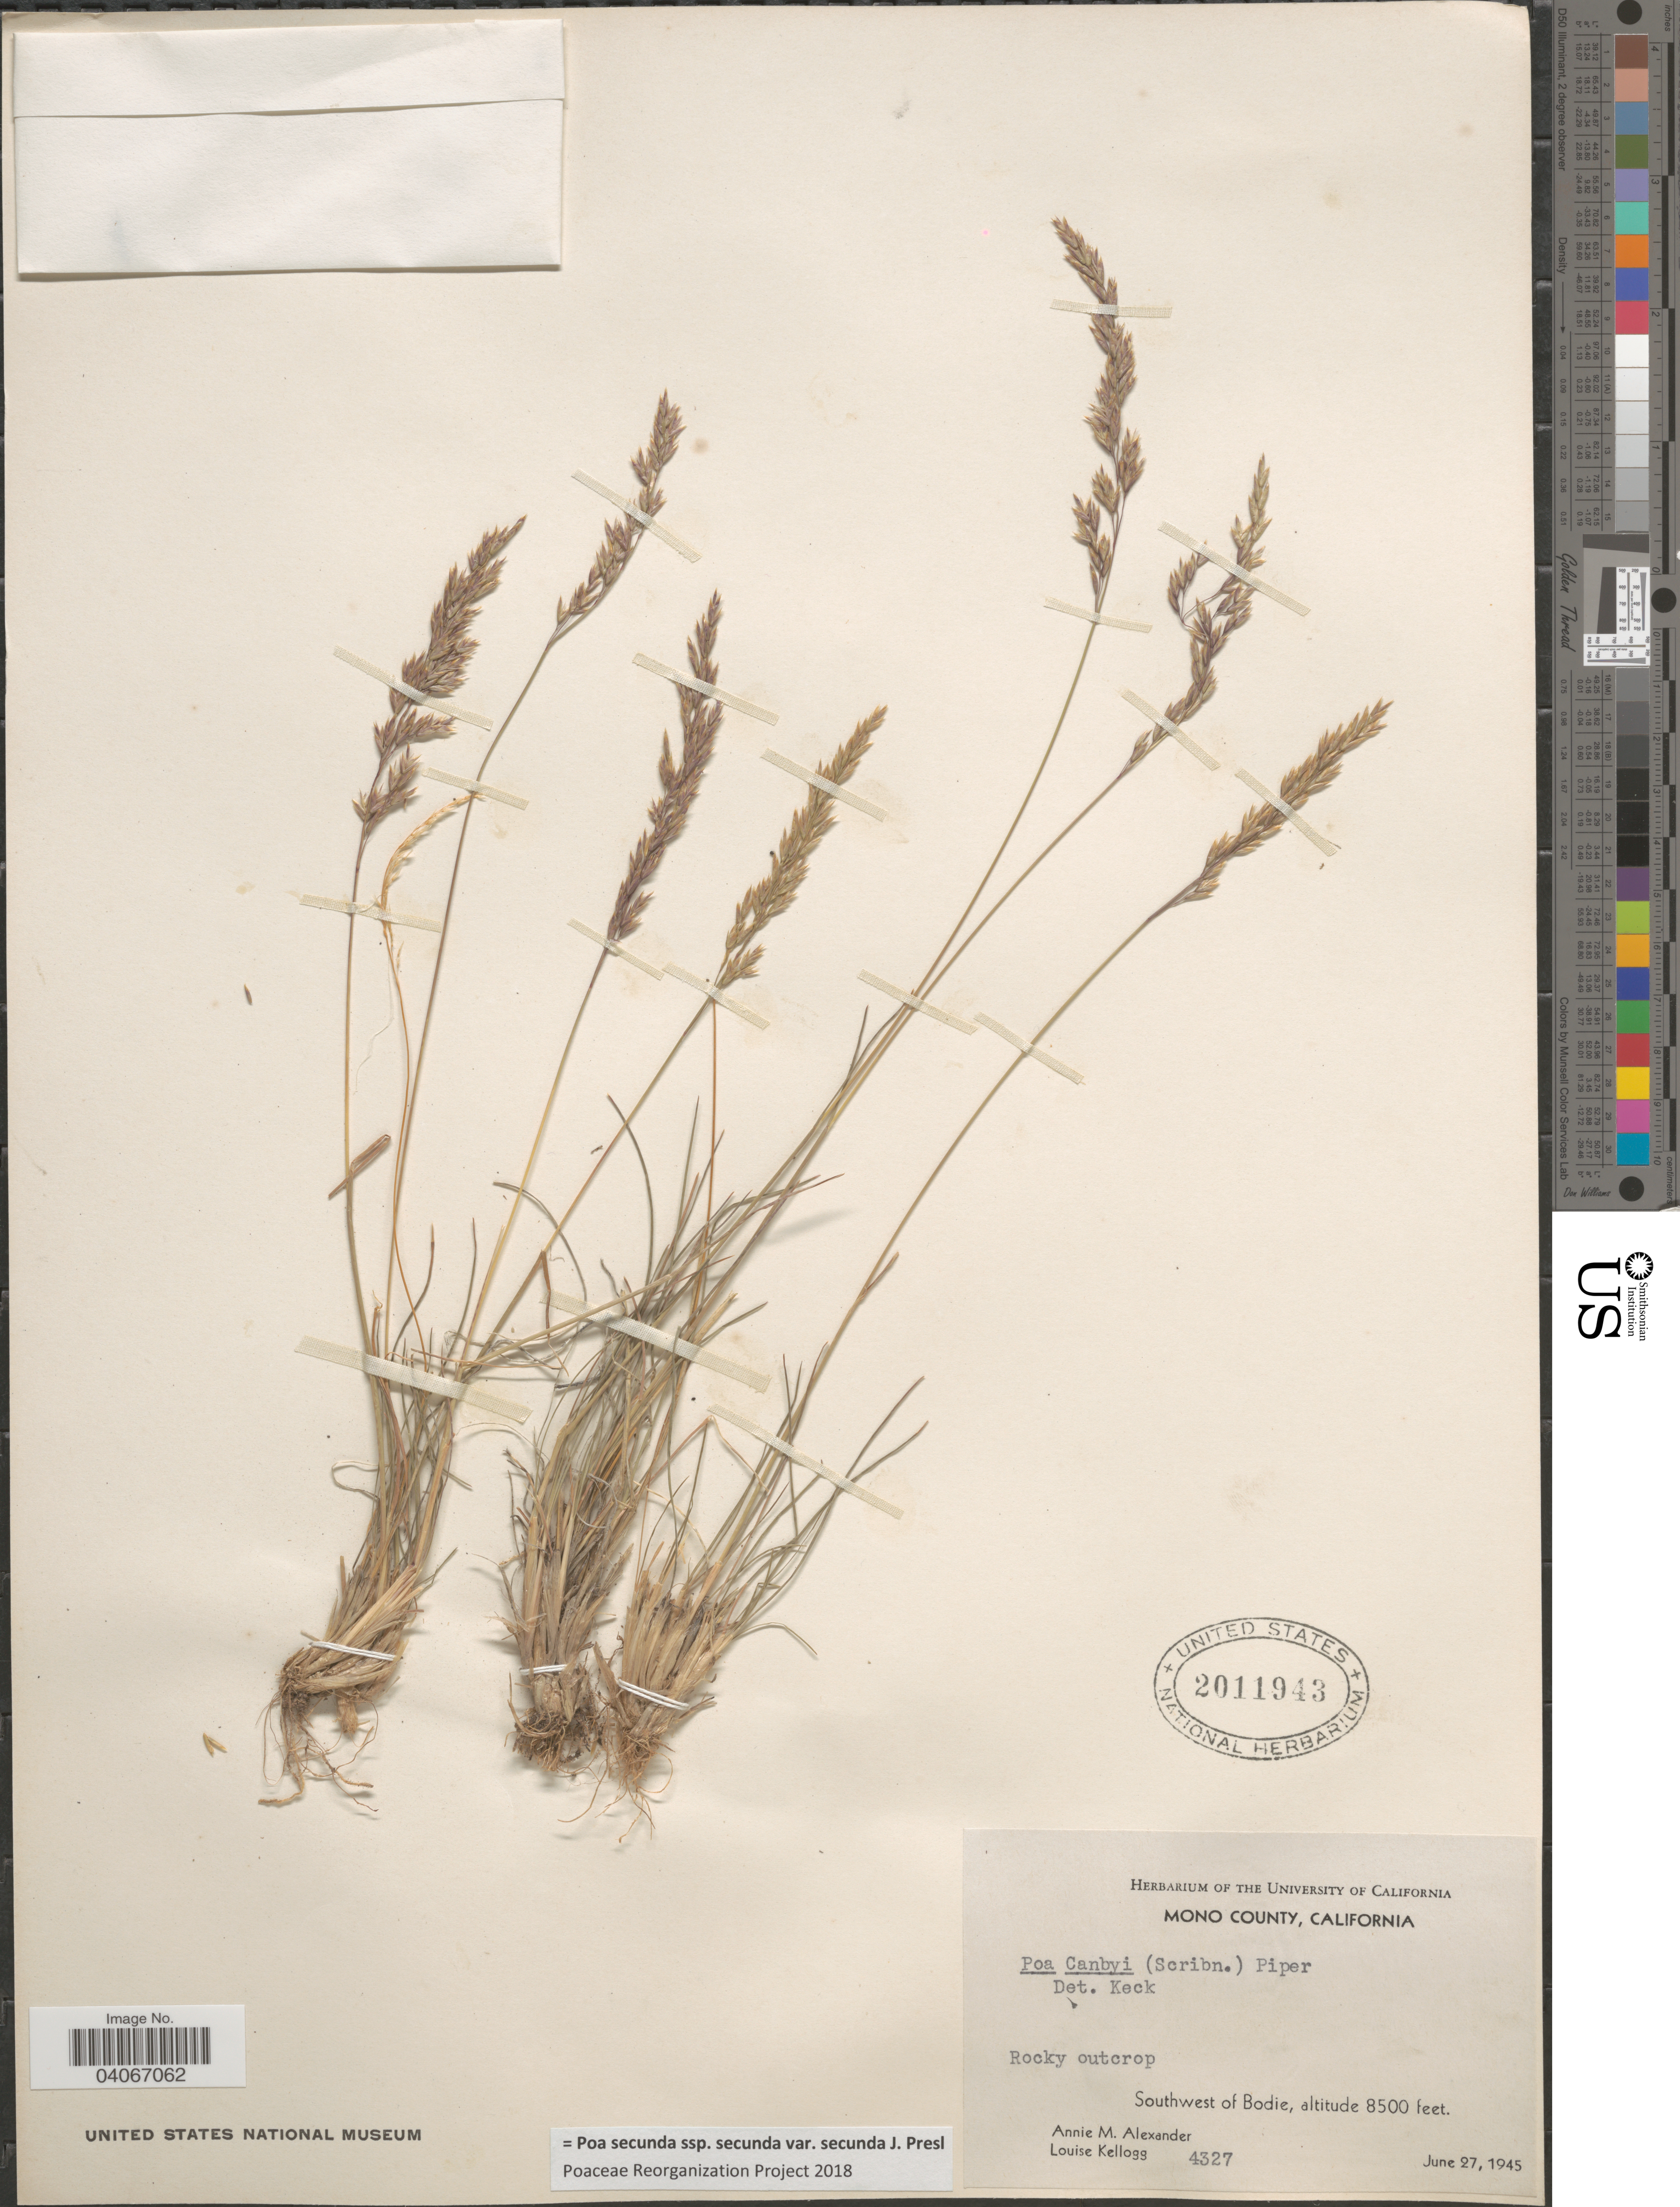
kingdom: Plantae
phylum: Tracheophyta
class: Liliopsida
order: Poales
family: Poaceae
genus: Poa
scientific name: Poa secunda subsp. secunda var. secunda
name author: J. Presl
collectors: A. M. Alexander & L. Kellogg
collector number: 4327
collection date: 1945-06-27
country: United States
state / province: California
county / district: Mono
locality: Mono County. Southwest of Bodie.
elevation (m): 2591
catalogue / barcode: US 2011943